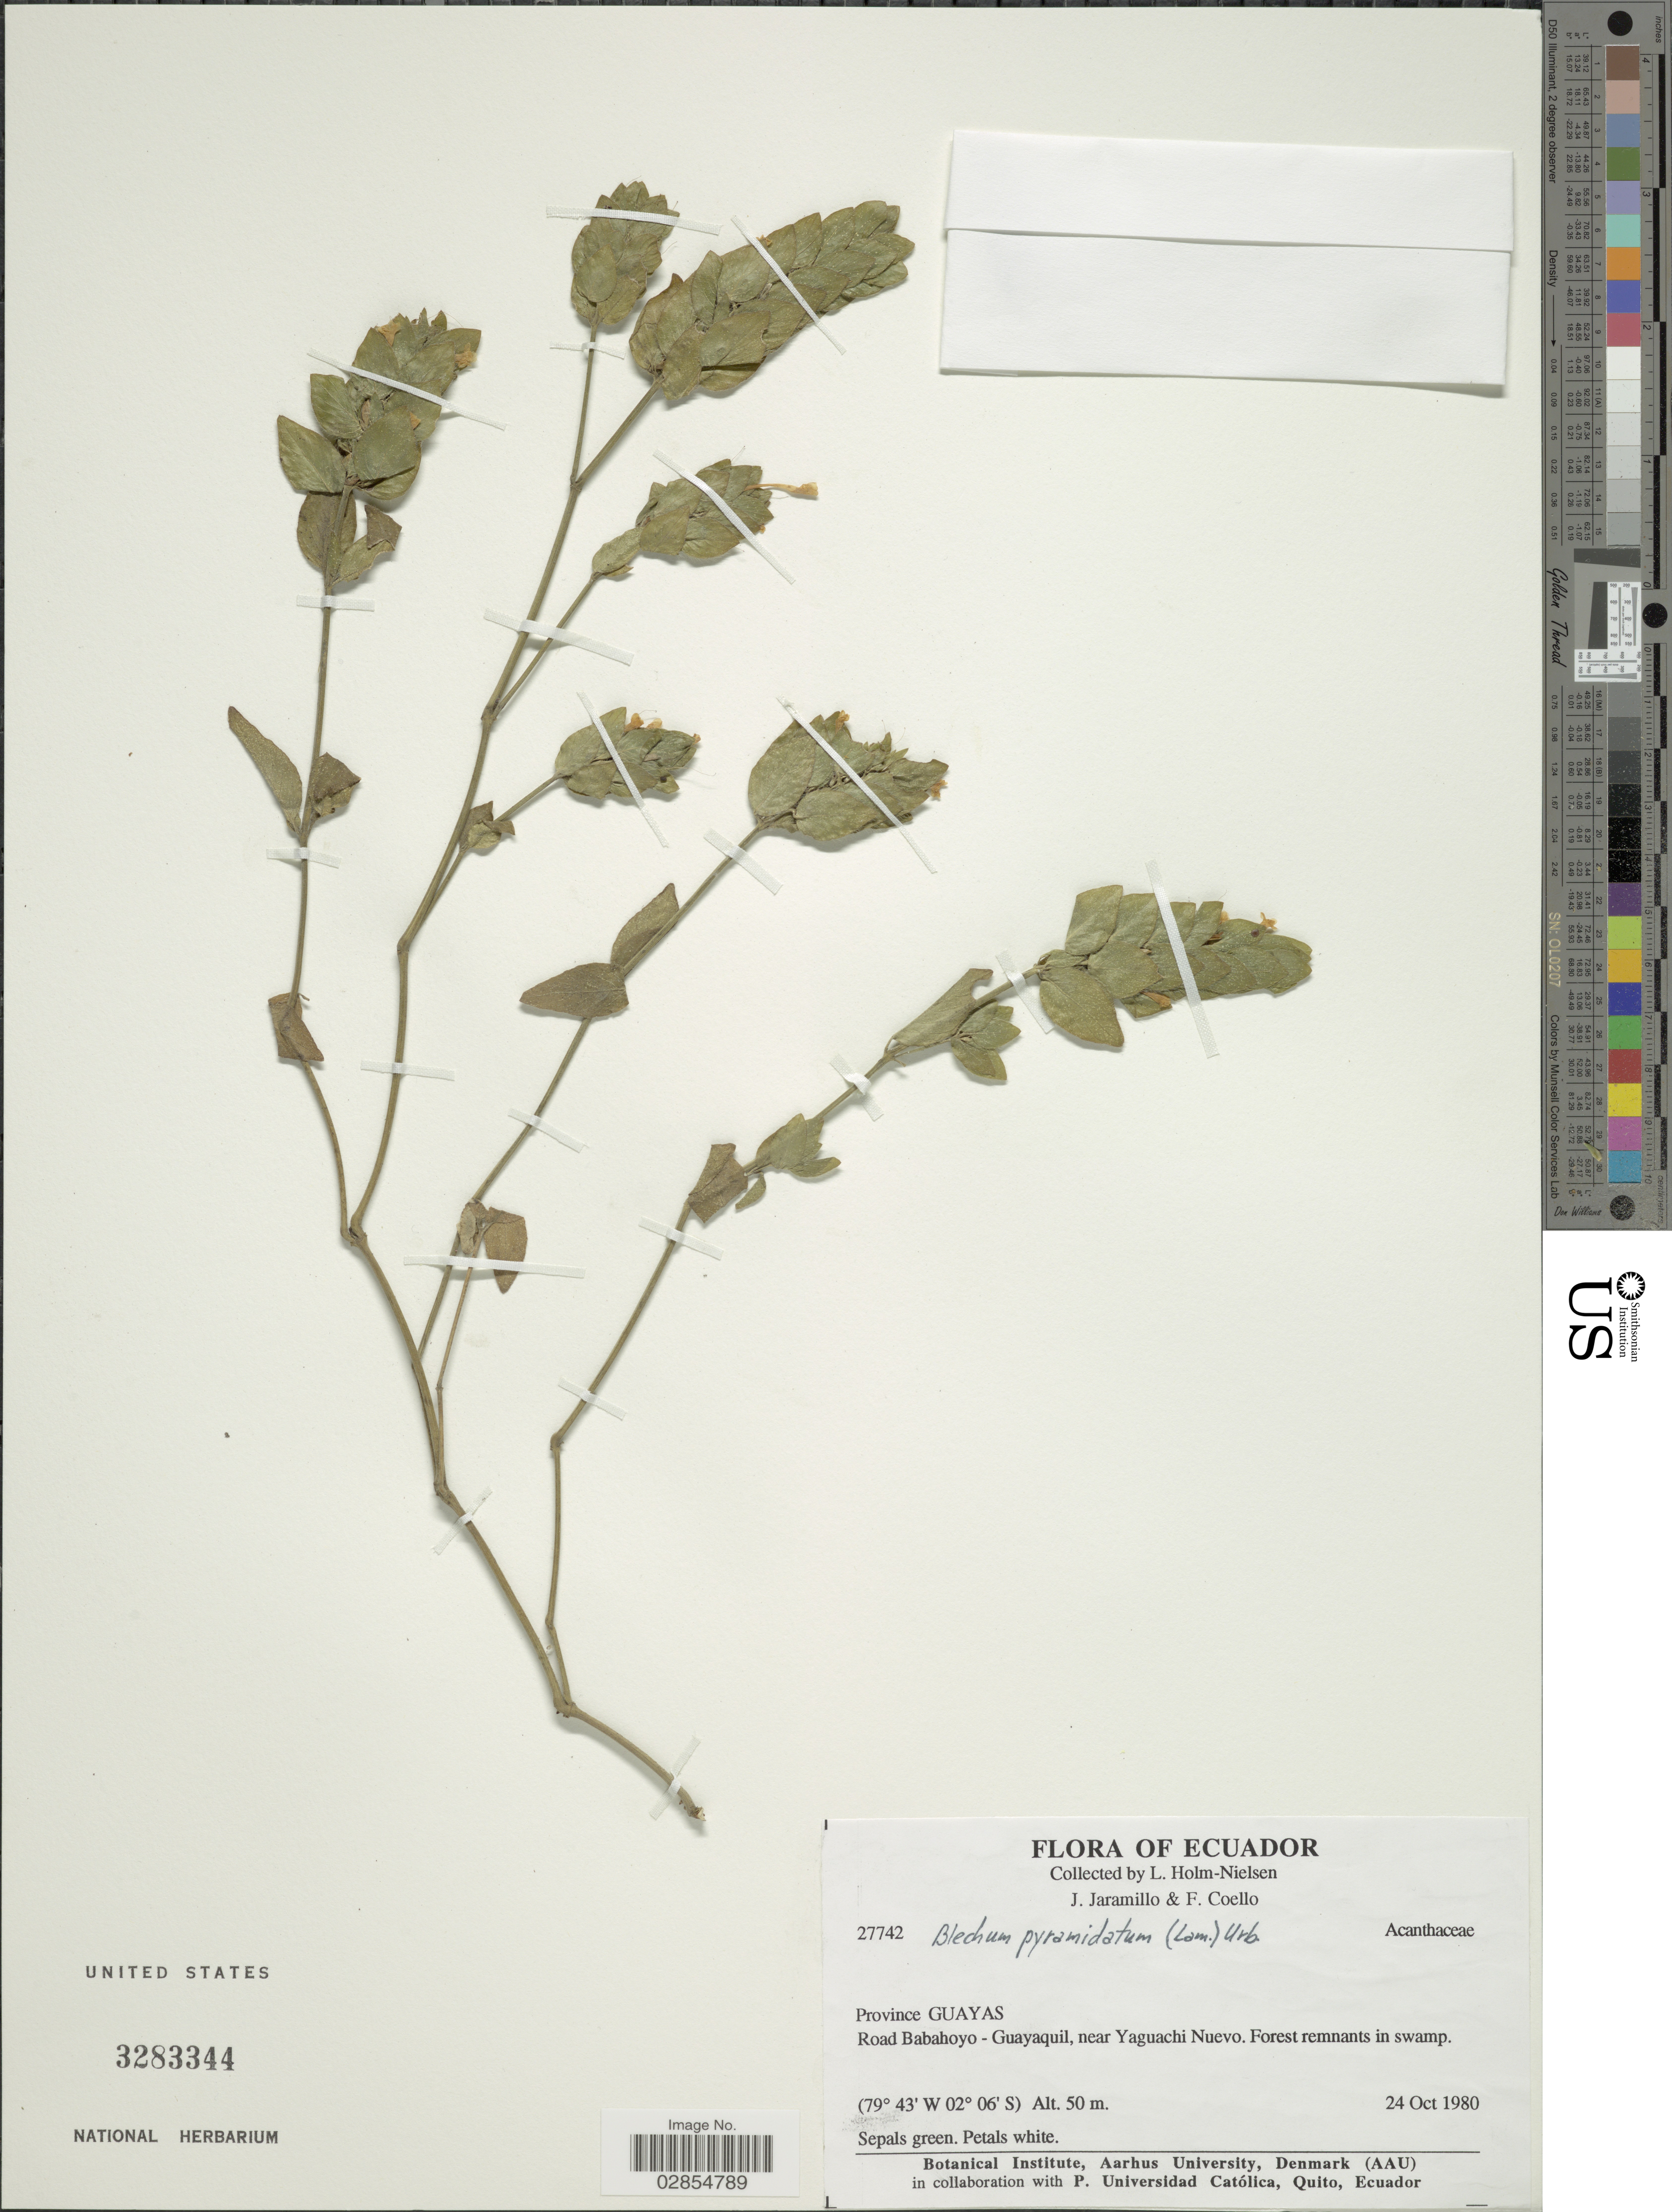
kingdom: Plantae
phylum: Tracheophyta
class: Magnoliopsida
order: Lamiales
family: Acanthaceae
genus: Blechum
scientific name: Blechum brownei f. puberulum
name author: Leonard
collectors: L. Holm-Nielsen, J. Jaramillo & F. Coello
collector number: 27742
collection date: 1980-10-24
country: Ecuador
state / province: Guayas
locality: Province Guayas. Road Babahoyo - Guayaquil, near Yaguachi Nuevo.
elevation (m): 50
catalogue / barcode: US 3283344